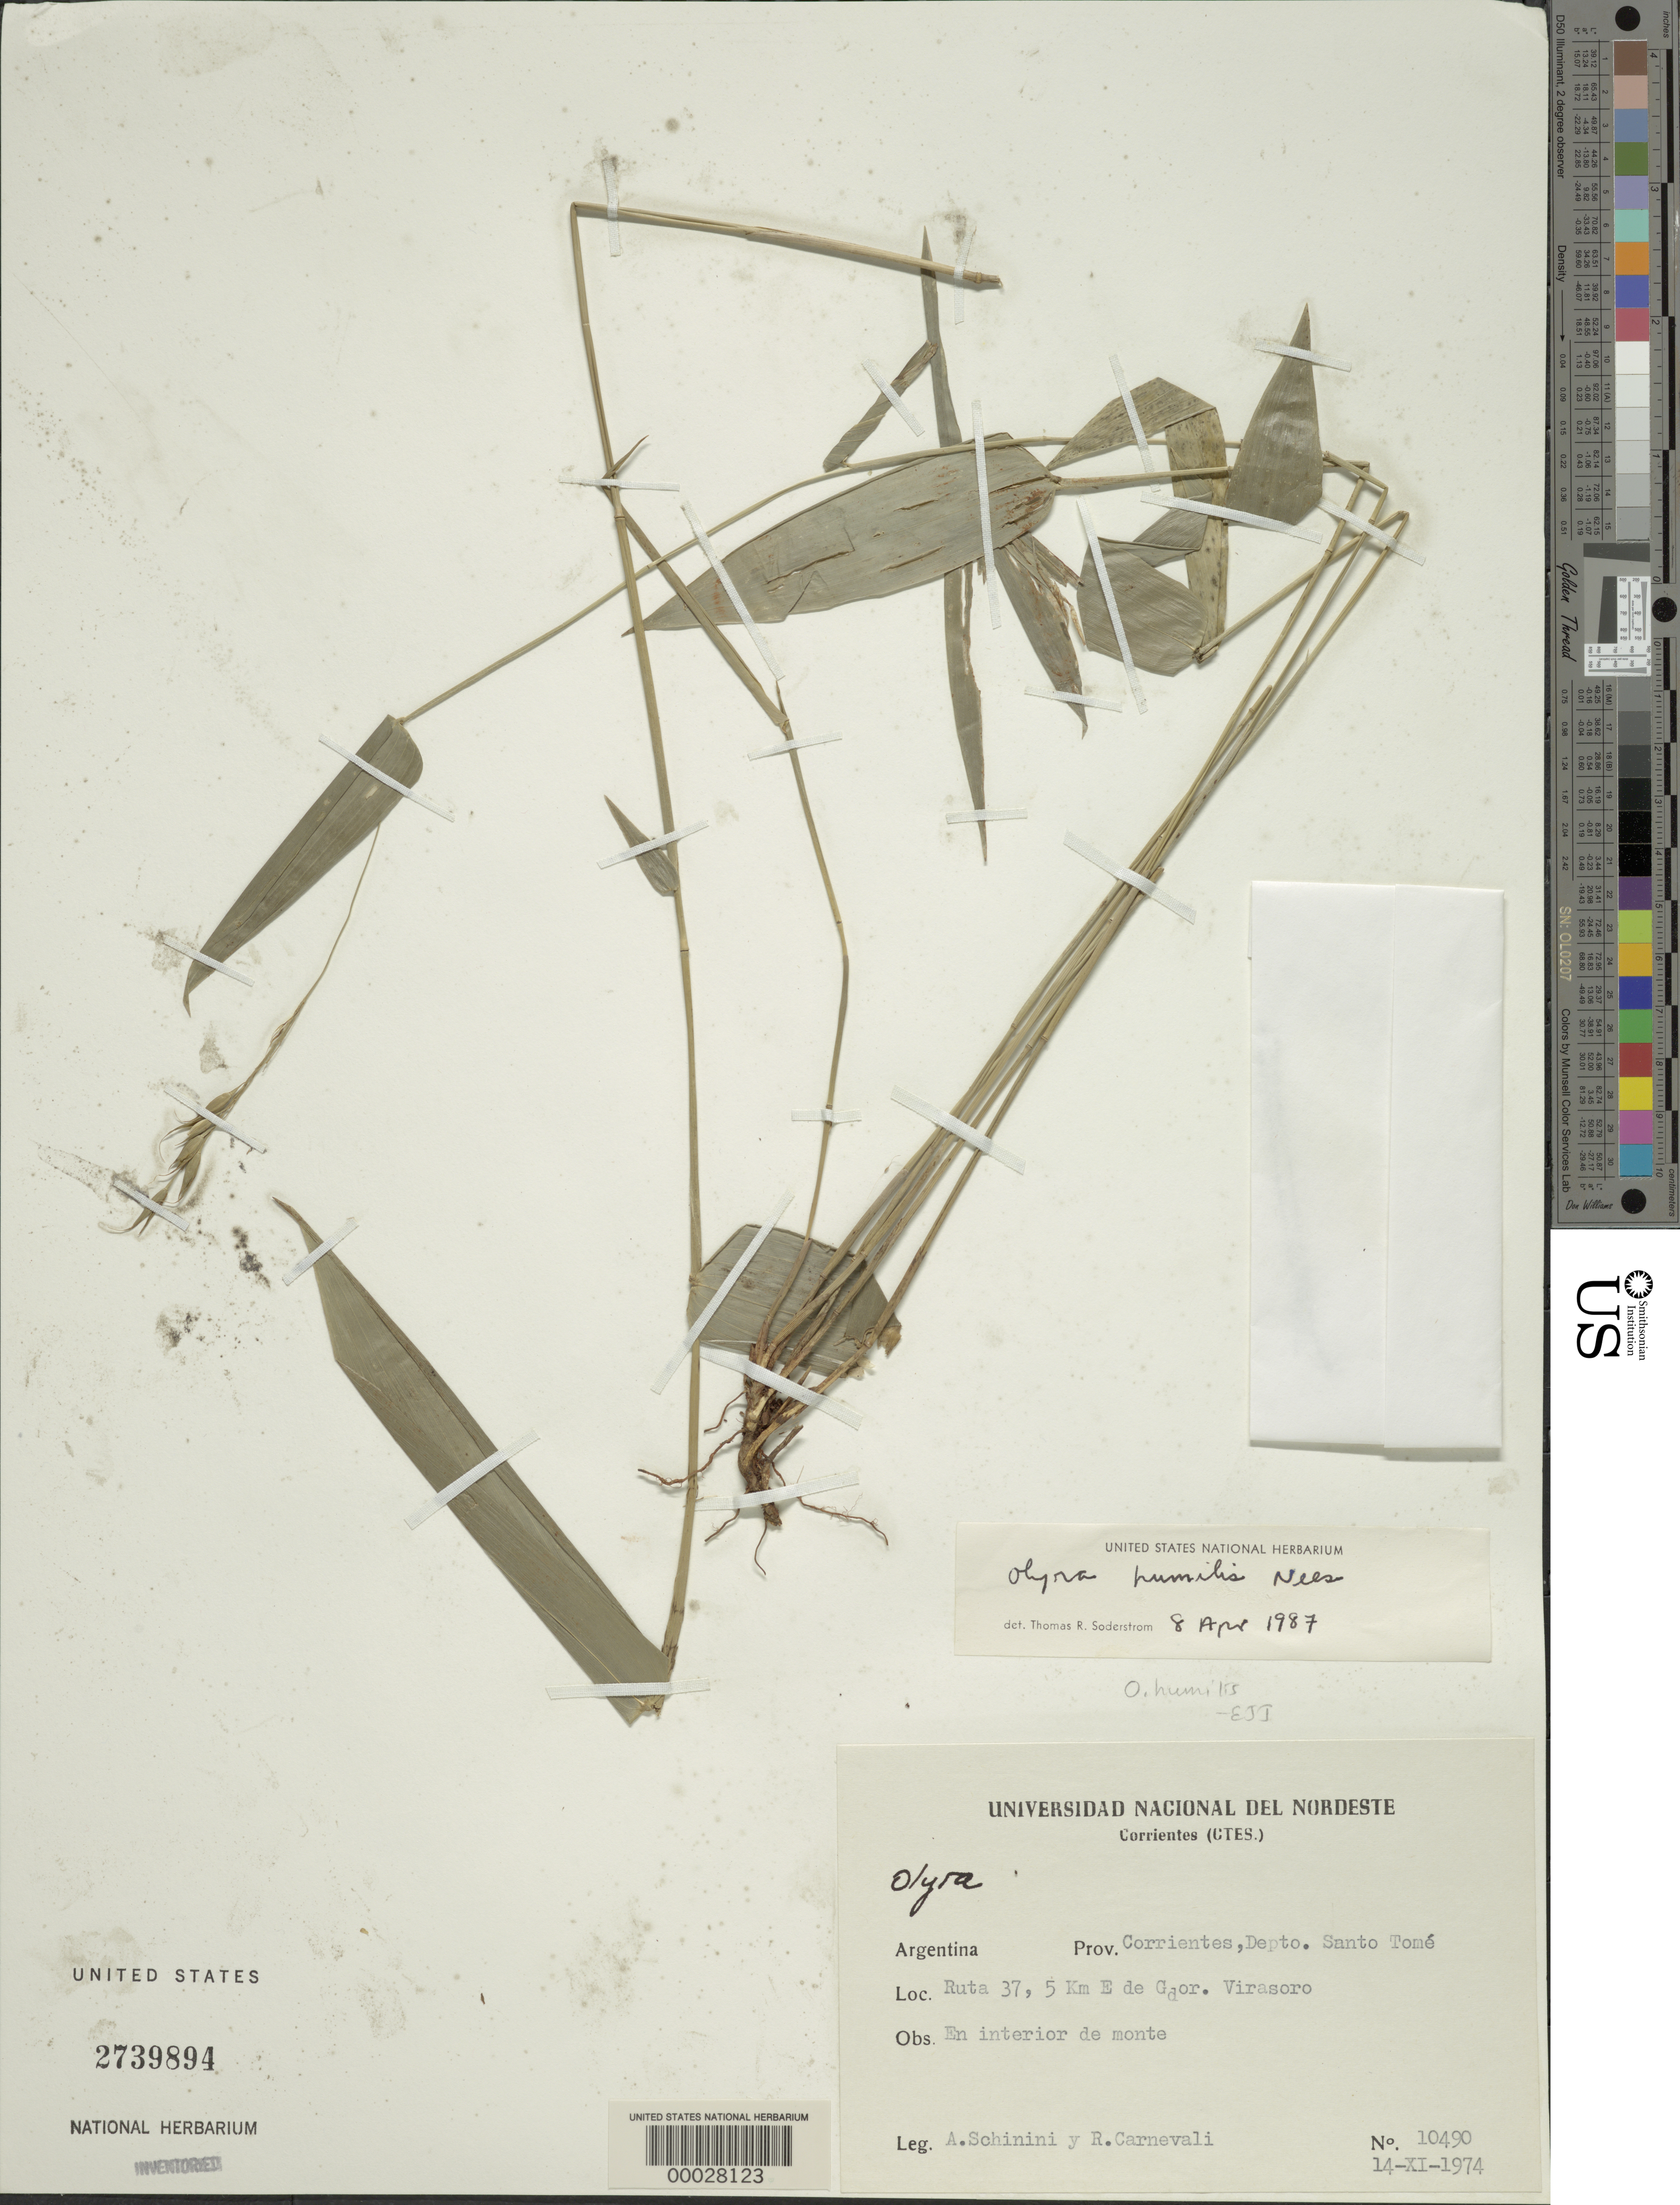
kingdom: Plantae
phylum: Tracheophyta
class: Liliopsida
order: Poales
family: Poaceae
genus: Olyra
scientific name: Olyra humilis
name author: Nees in Mart.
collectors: A. Schinini & R. Carnevali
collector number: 10490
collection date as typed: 14 Nov 1974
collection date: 1974-11-14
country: Argentina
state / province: Corrientes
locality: Santo Tome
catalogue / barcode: US 2739894